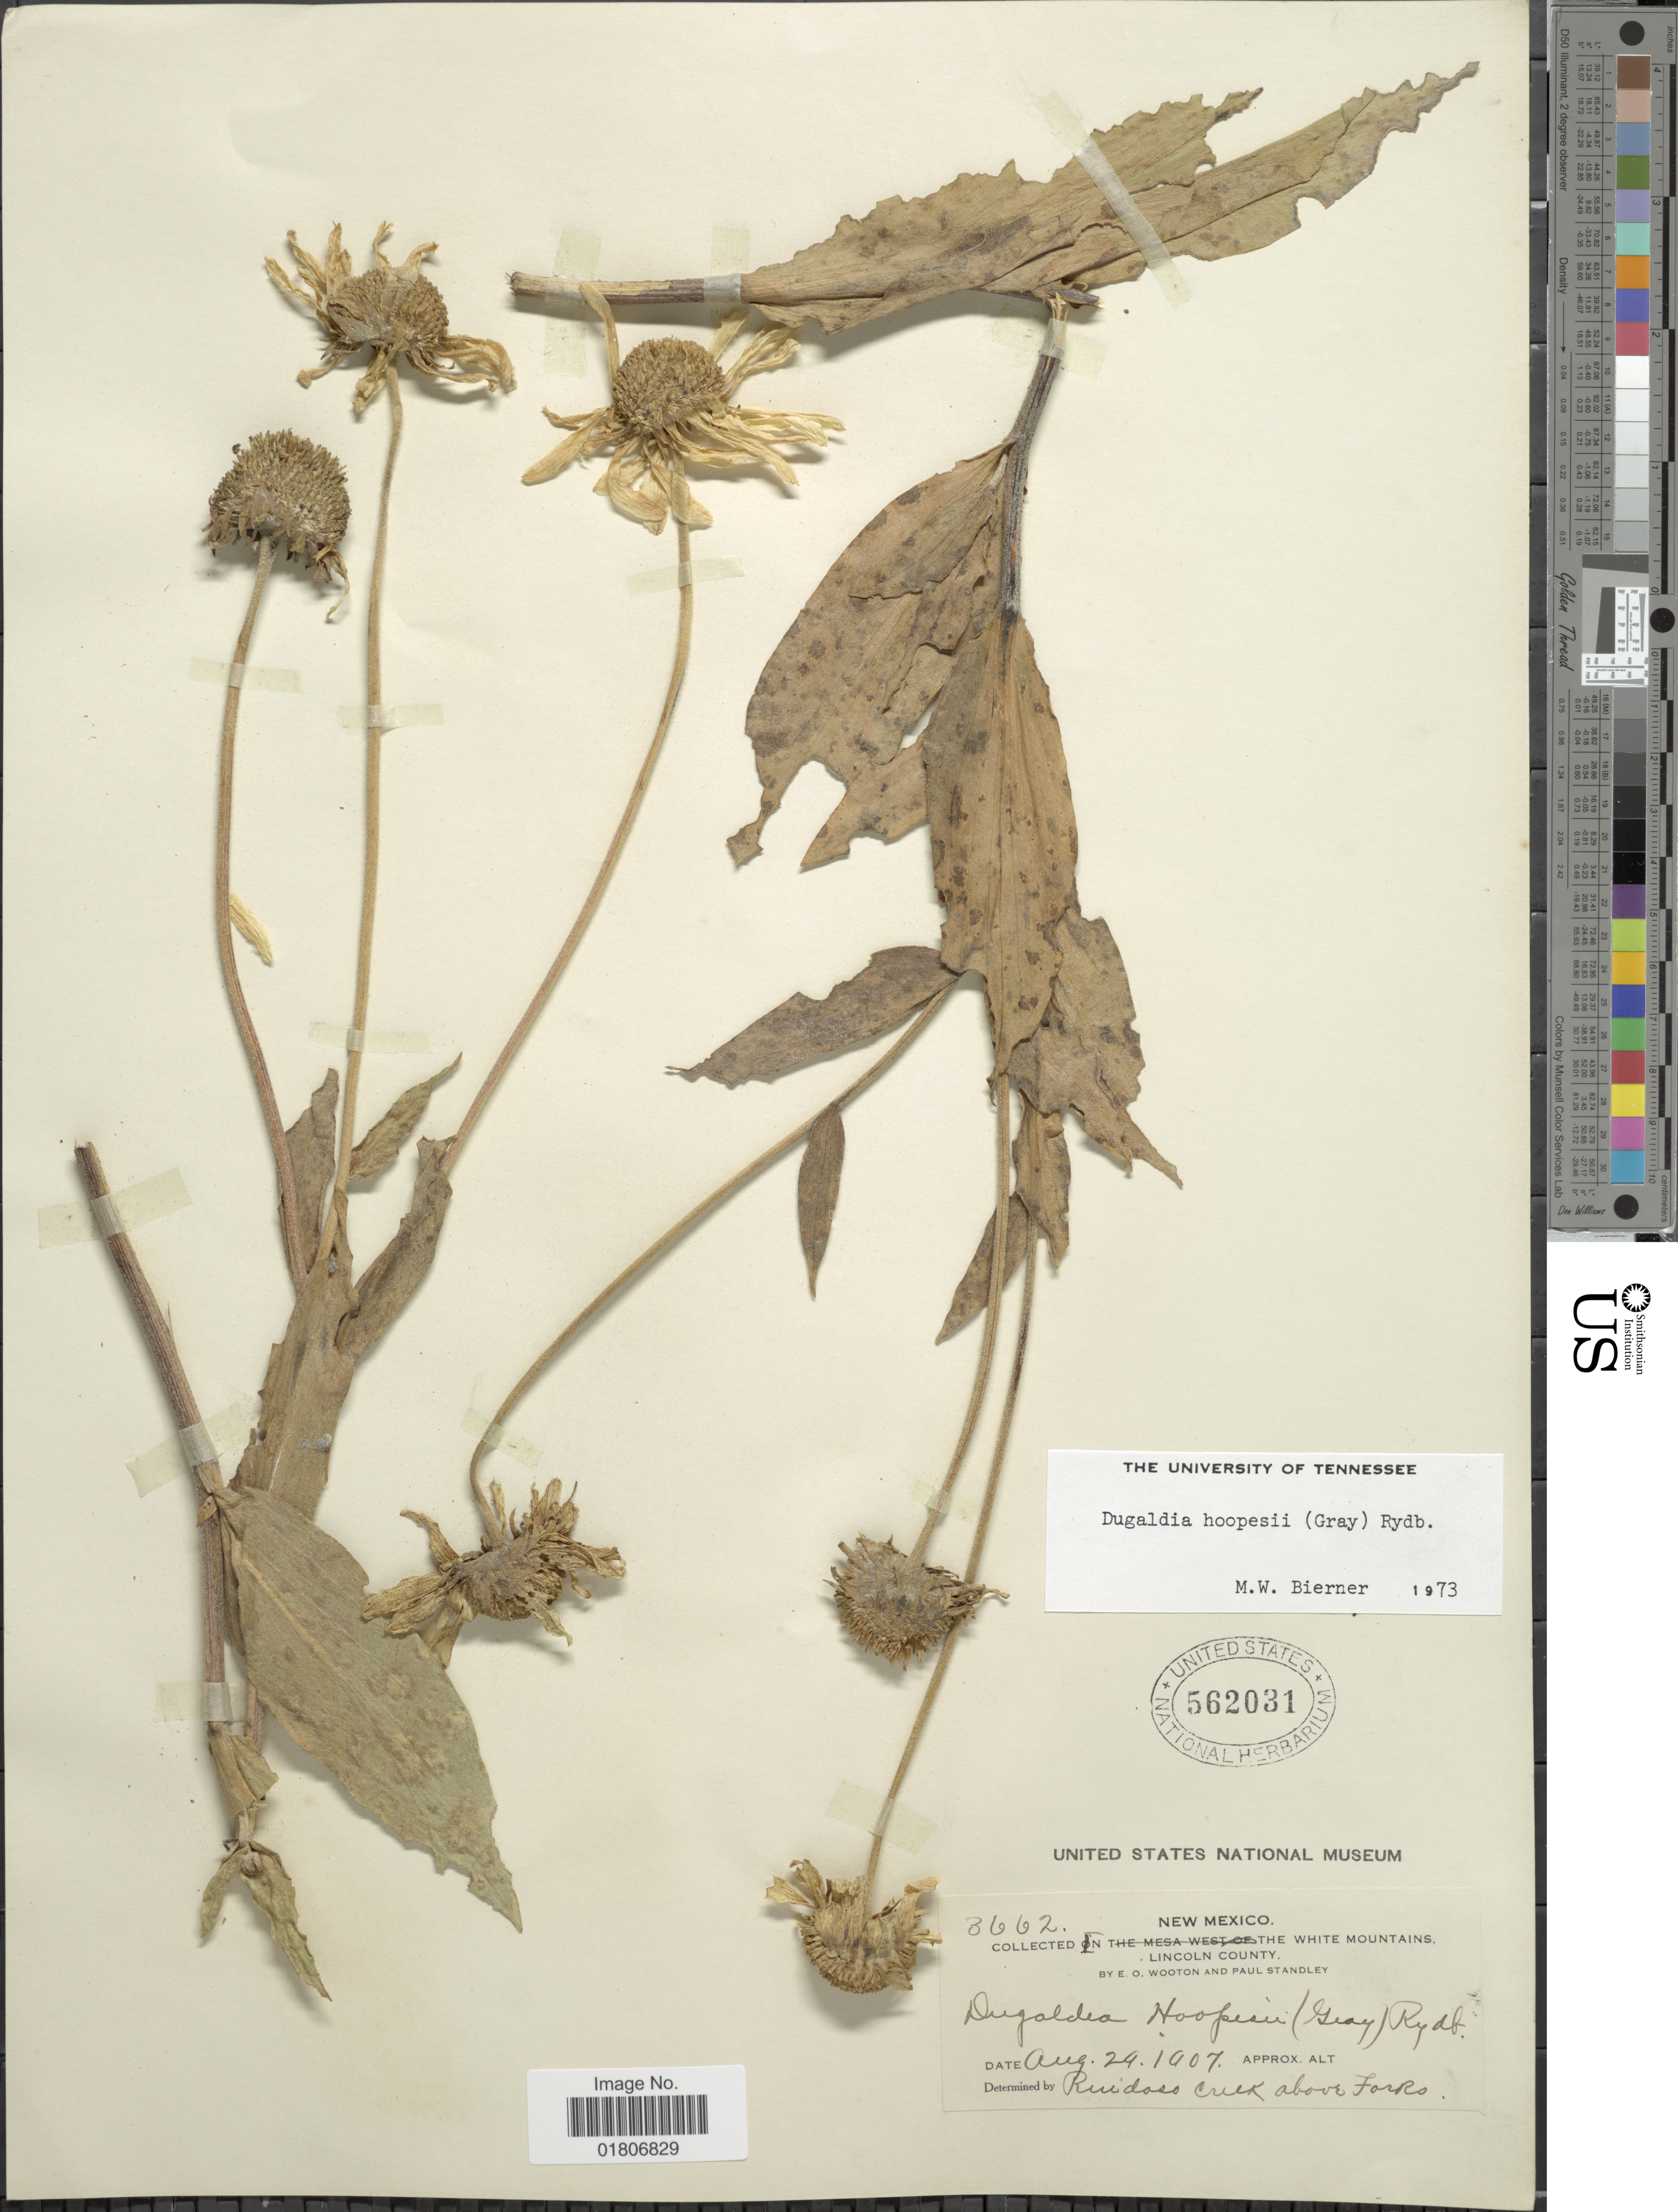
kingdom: Plantae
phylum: Tracheophyta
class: Magnoliopsida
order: Asterales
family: Asteraceae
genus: Dugaldia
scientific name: Dugaldia hoopesii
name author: (A. Gray) Rydb.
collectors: E. O. Wooton & P. C. Standley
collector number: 3662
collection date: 1907-08-29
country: United States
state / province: New Mexico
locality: The White Mountains, Lincoln County. Ruidoro Creek above Forks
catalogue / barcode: US 562031